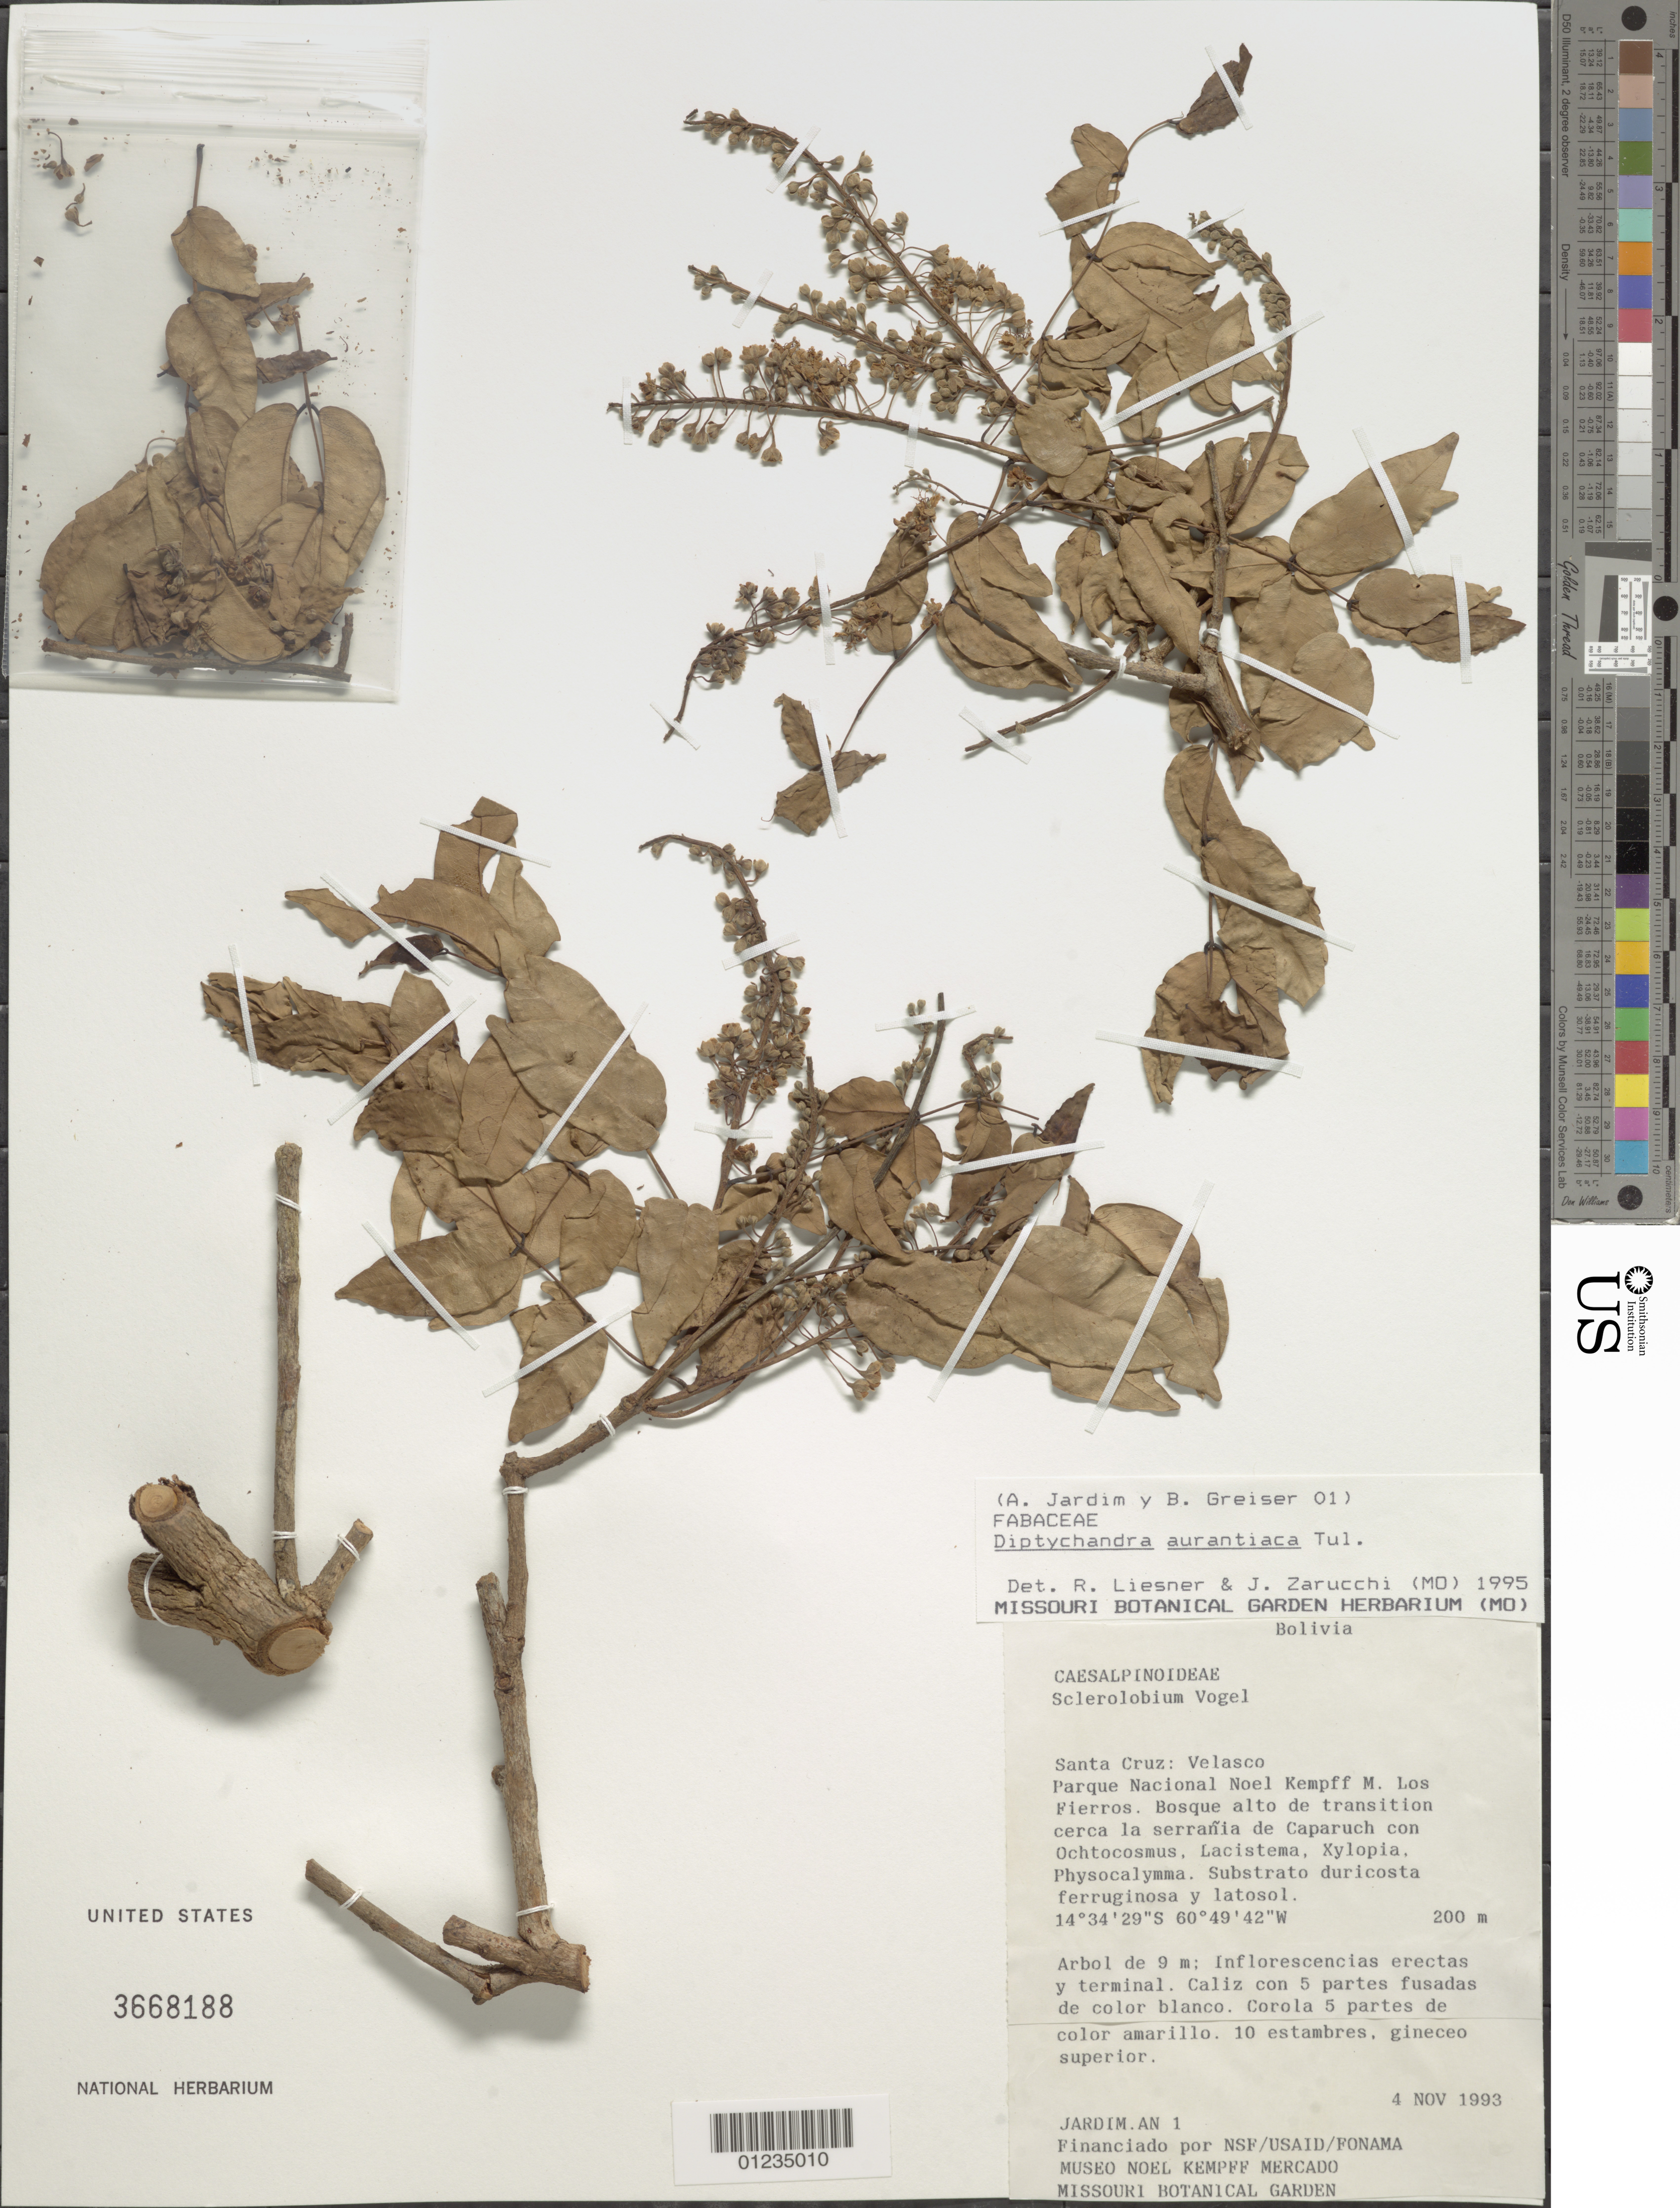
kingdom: Plantae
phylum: Tracheophyta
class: Magnoliopsida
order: Fabales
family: Fabaceae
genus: Diptychandra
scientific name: Diptychandra aurantiaca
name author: (Mart.) Tul.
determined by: Liesner, R. L.; Zarucchi, J. L.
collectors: A. Jardim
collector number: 1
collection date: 1993-11-04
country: Bolivia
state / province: Santa Cruz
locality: Velasco, Parque Nacional Noel Kempff M. Los Fierros.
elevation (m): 200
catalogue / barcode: US 3668188